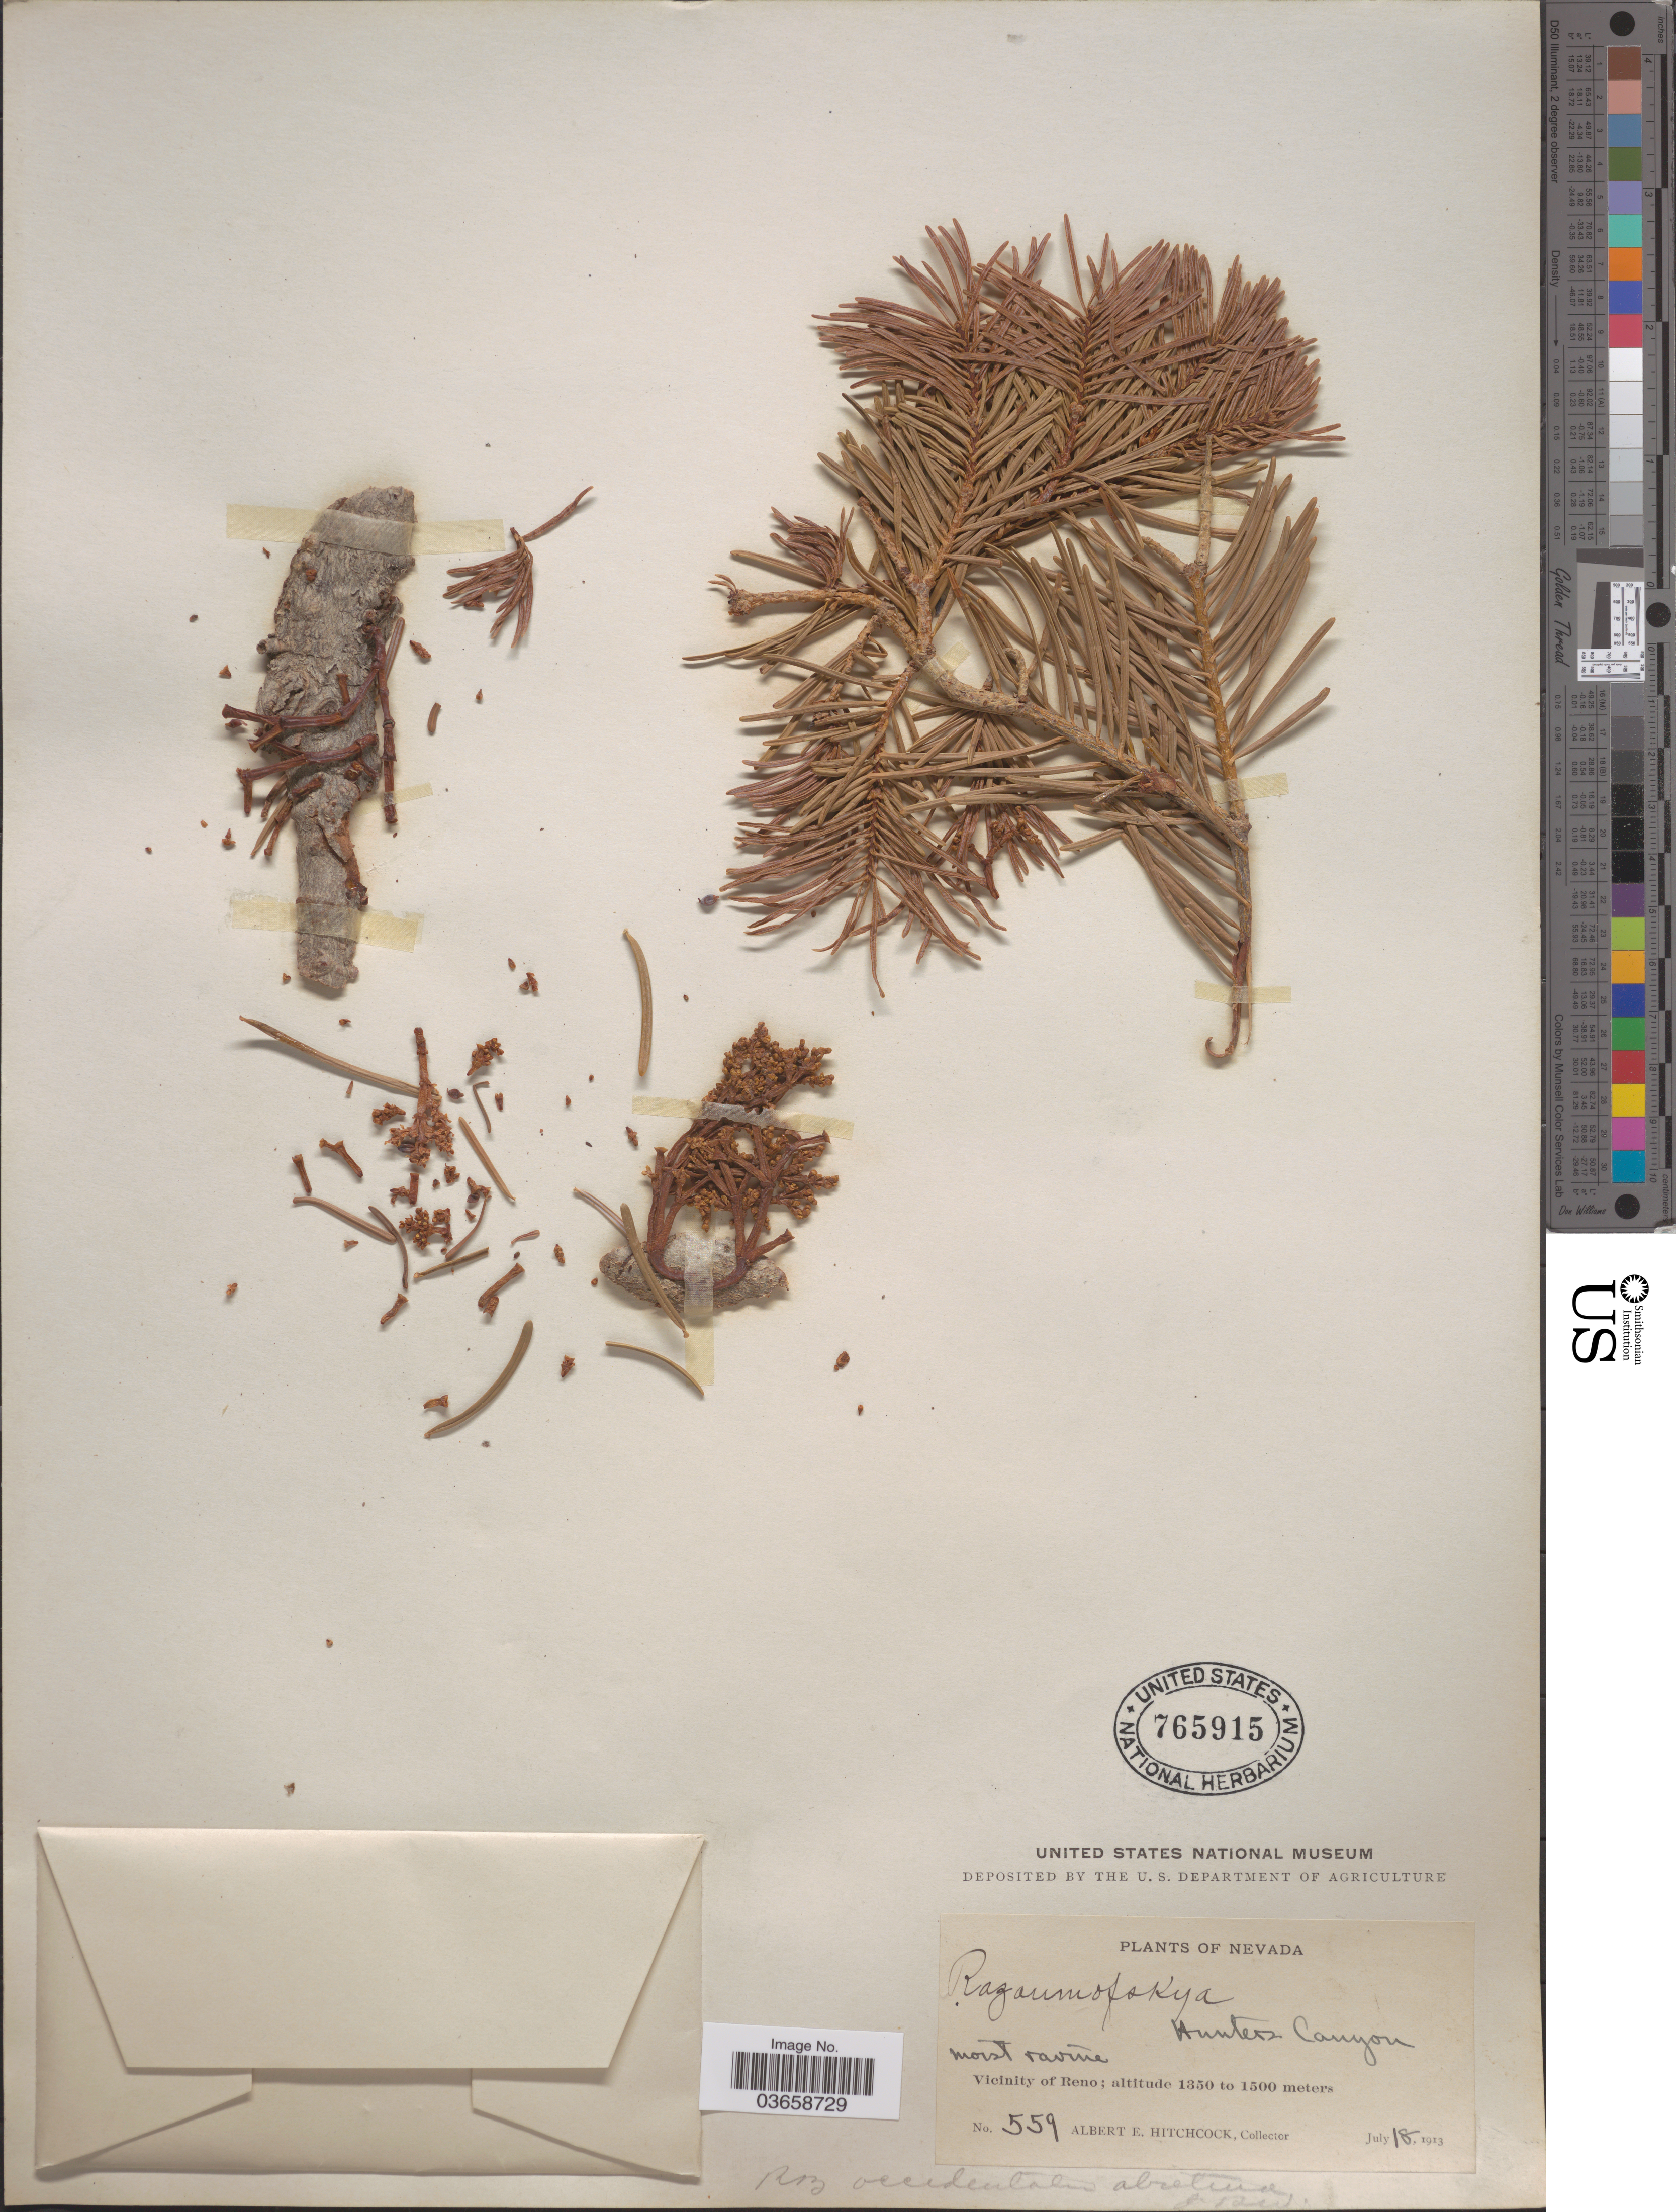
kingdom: Plantae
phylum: Tracheophyta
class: Magnoliopsida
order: Santalales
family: Viscaceae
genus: Arceuthobium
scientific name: Arceuthobium abietinum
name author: (Engelm.) Munz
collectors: A. Hitchcock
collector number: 559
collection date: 1913-07-18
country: United States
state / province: Nevada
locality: Vicinity of Reno. Hunters Canyon.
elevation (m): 1350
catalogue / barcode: US 765915